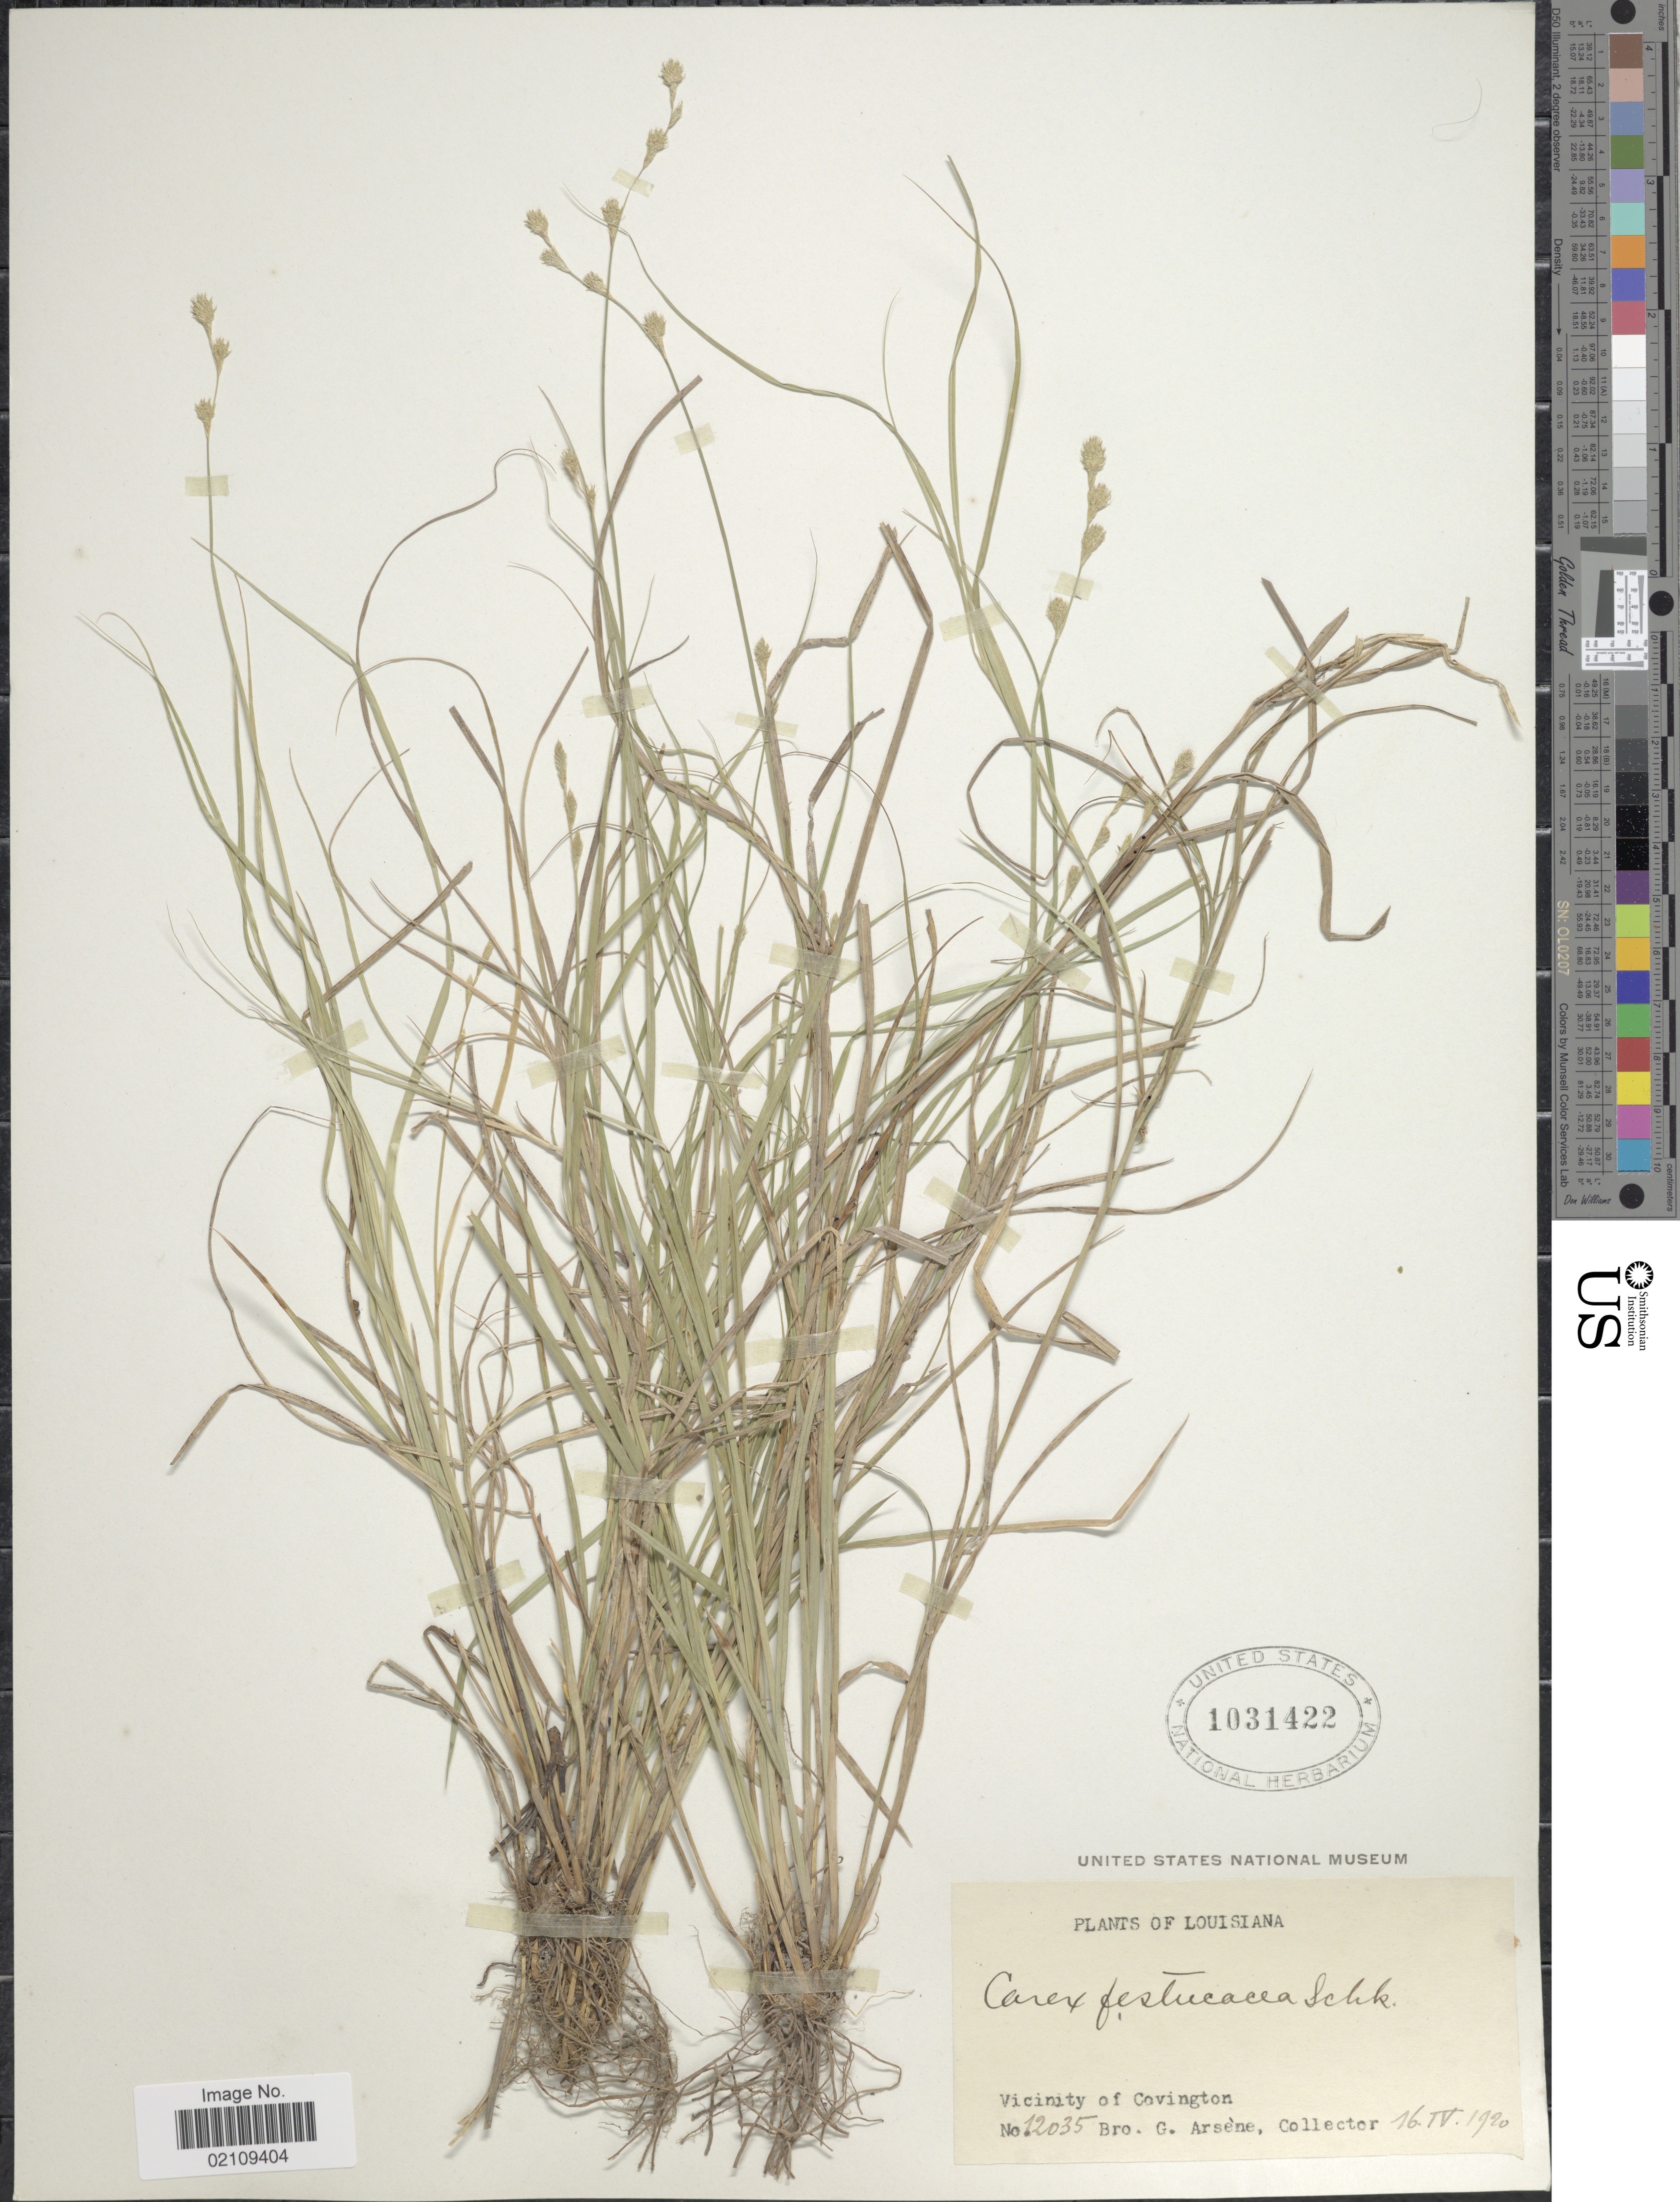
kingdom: Plantae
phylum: Tracheophyta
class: Liliopsida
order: Poales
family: Cyperaceae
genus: Carex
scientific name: Carex festucacea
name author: Willd.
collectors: Bro. G. Arsène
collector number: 12035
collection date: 1920-04-16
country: United States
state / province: Louisiana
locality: Vicinity of Covington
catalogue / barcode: US 1031422